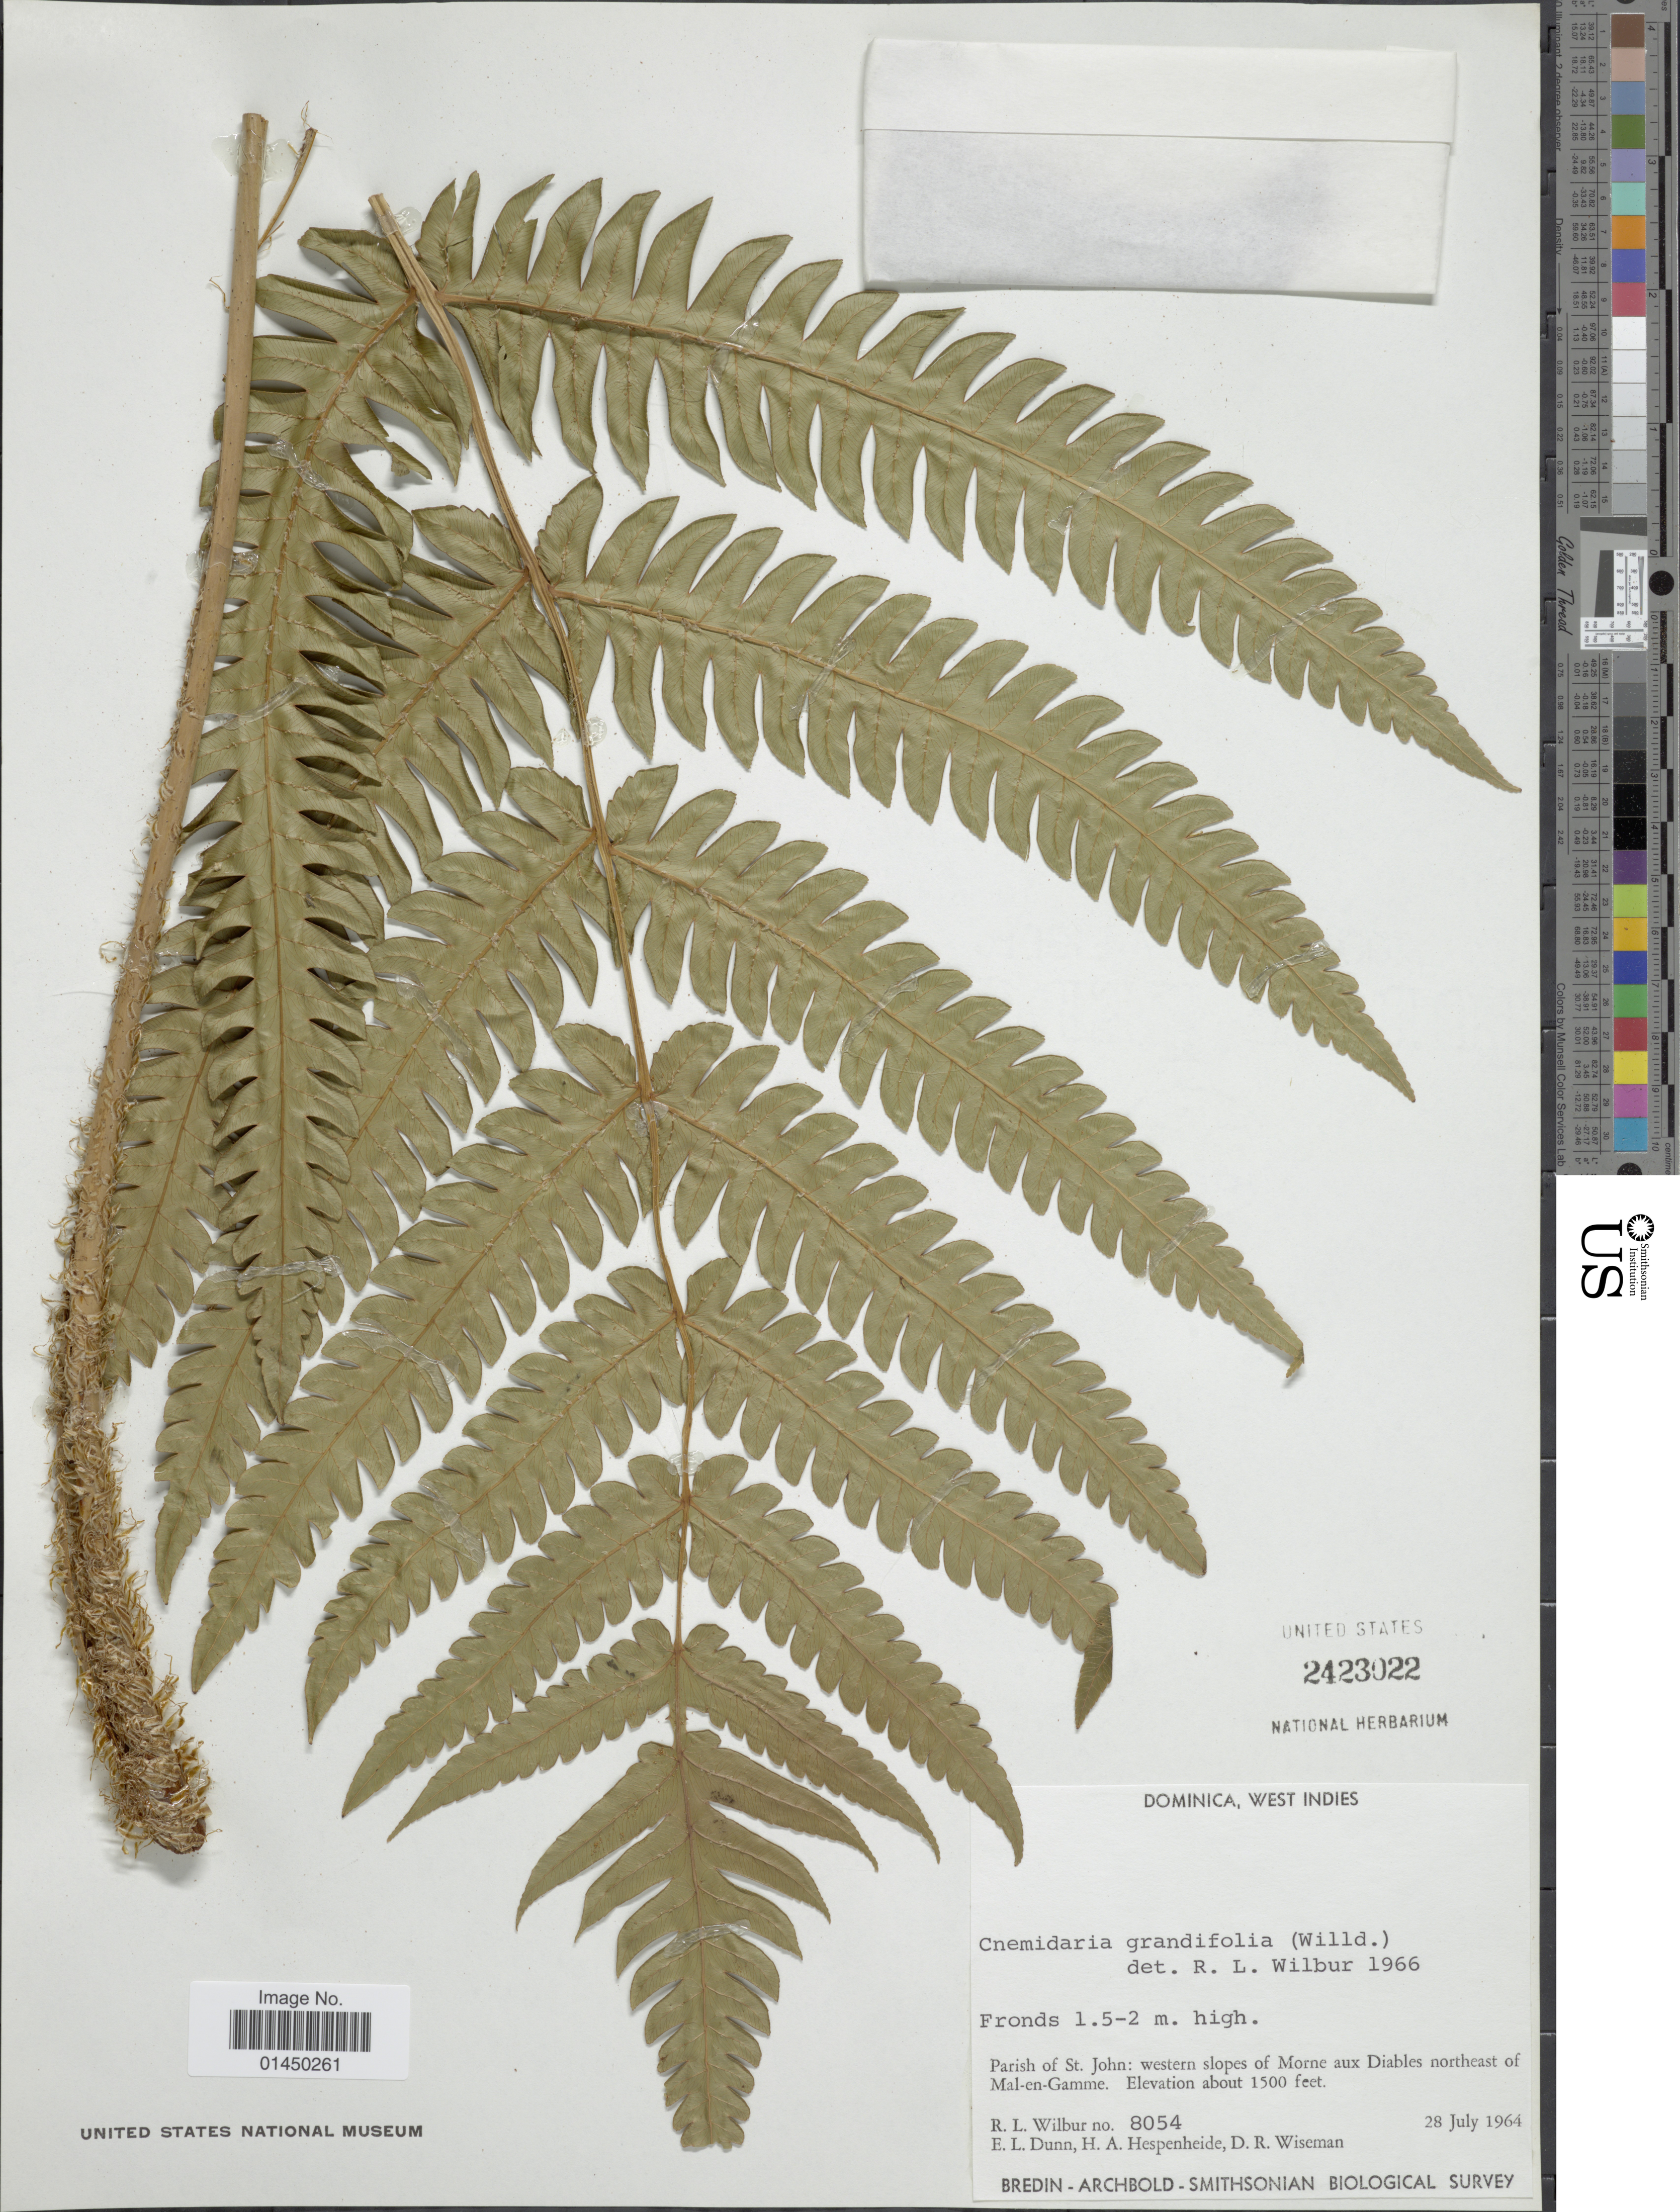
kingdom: Plantae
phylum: Tracheophyta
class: Polypodiopsida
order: Cyatheales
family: Cyatheaceae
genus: Cyathea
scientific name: Cyathea grandifolia var. grandifolia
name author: Willd.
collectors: R. L. Wilbur, E. Dunn, H. A. Hespenheide & D. R. Wiseman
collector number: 8054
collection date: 1964-07-28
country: Dominica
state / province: St. John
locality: Parish of St. John: western slopes of Morne aux Diables northeast of Mal-en-Gamme.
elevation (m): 457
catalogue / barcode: US 2423022